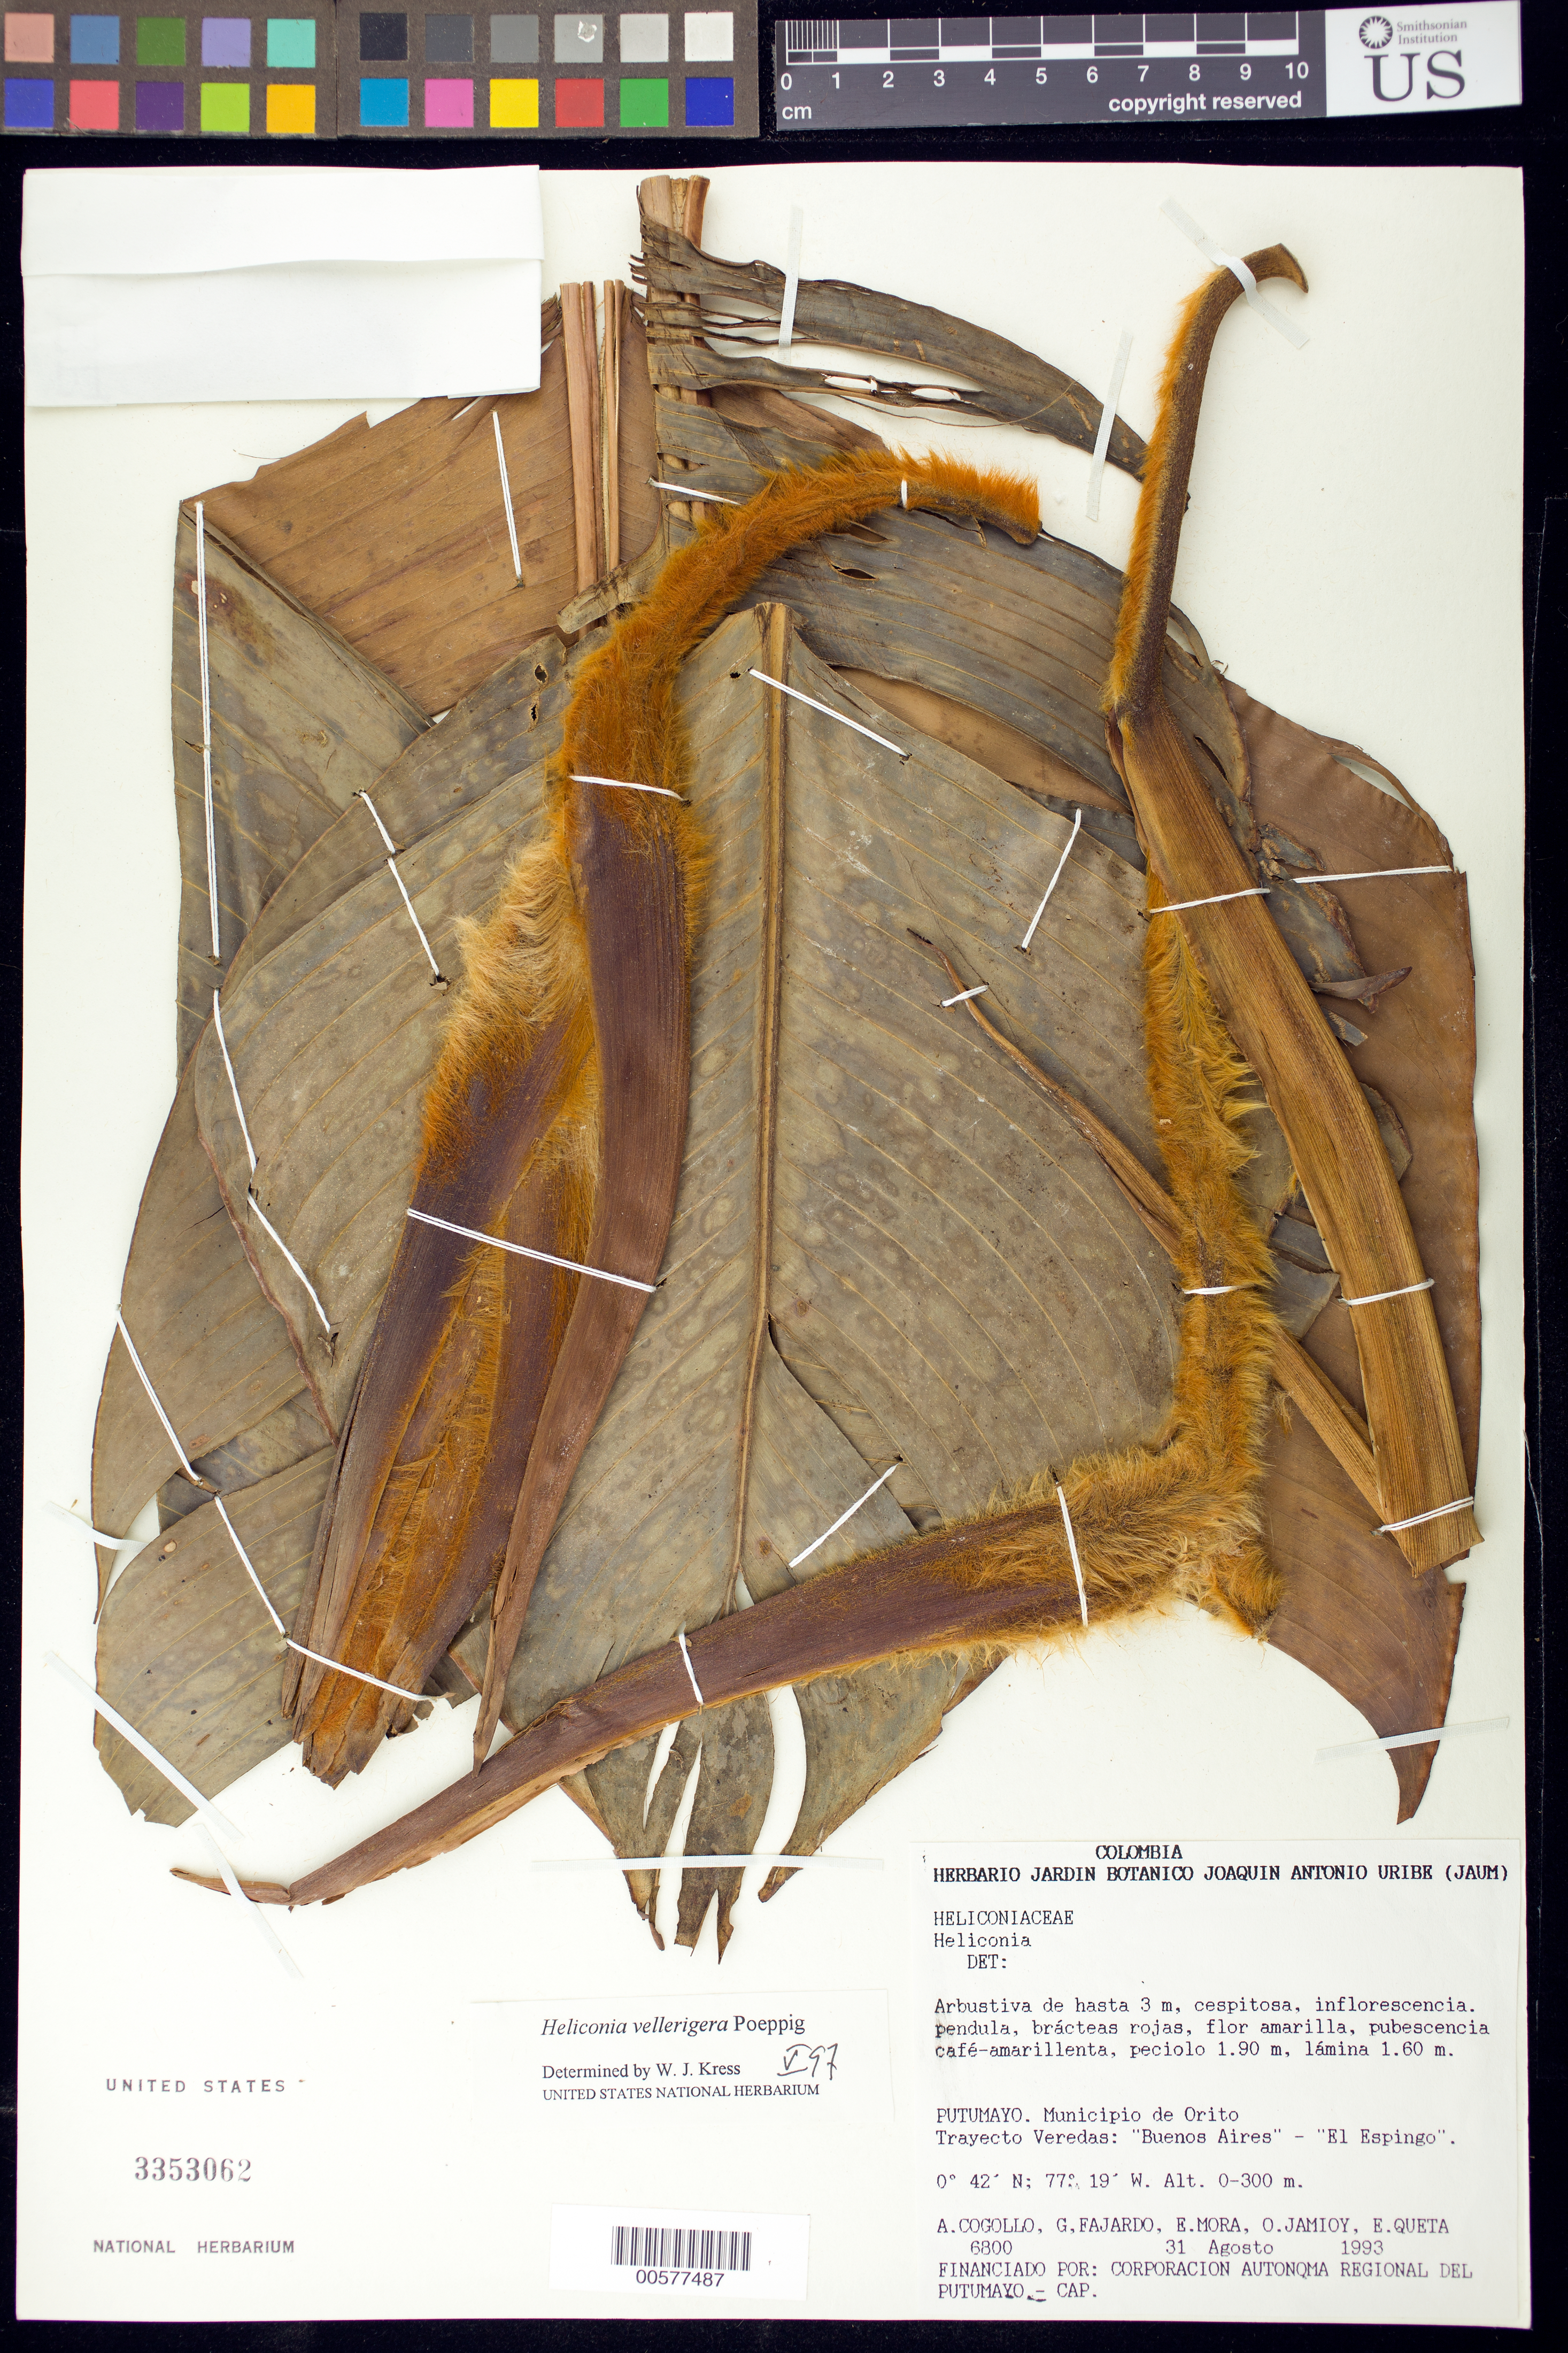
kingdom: Plantae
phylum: Tracheophyta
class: Liliopsida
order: Zingiberales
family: Heliconiaceae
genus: Heliconia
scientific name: Heliconia vellerigera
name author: Poepp.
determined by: Kress, W. J., (US), Smithsonian Institution - National Museum of Natural History (UNITED STATES)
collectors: A. Cogollo, M. Fajardo, Fajardo, --, Mora, --, Jamioy, -- & Queta, --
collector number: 6800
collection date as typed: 31 Aug 1993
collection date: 1993-08-31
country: Colombia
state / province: Putumayo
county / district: Orito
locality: Stretch between "Buenos Aires" and "El Espingo" trails.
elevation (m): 0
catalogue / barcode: US 3353062